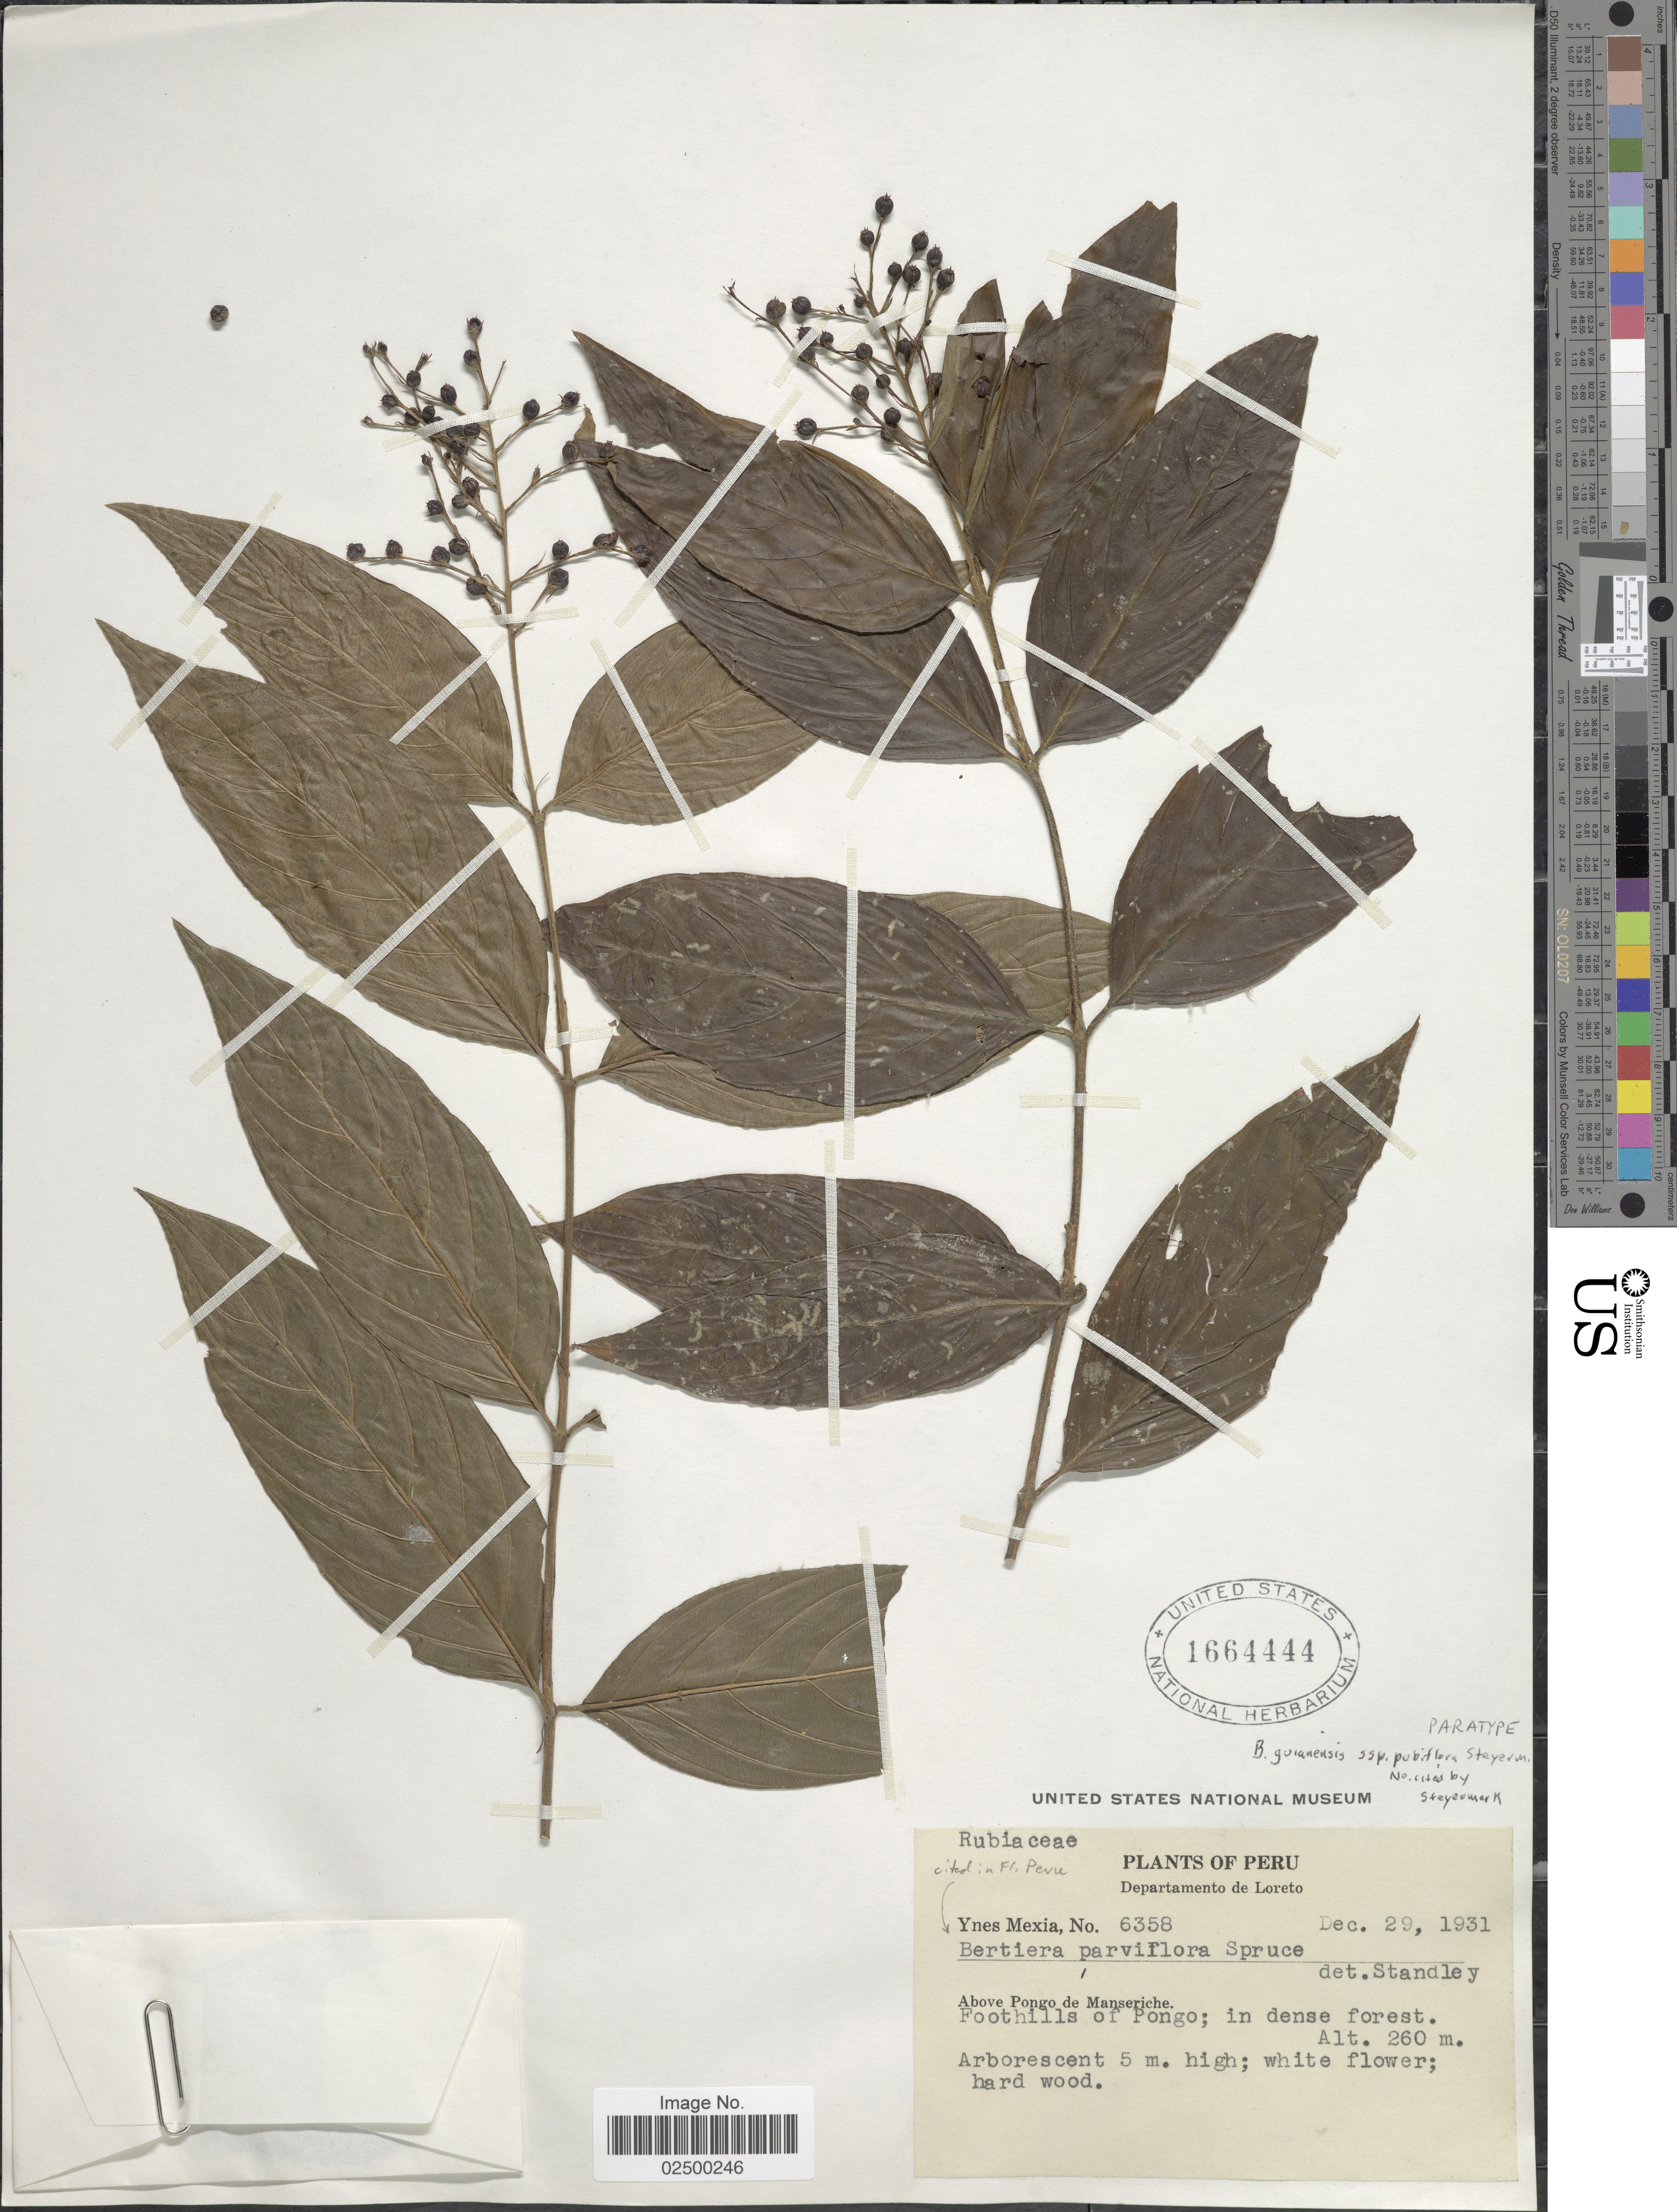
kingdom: Plantae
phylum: Tracheophyta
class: Magnoliopsida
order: Gentianales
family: Rubiaceae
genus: Bertiera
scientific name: Bertiera guianensis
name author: Aubl.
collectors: Y. Mexia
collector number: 6358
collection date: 1931-12-29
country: Peru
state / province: Loreto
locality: Above Pongo de Manseriche, Foothills of Pongo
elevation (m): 260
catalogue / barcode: US 1664444